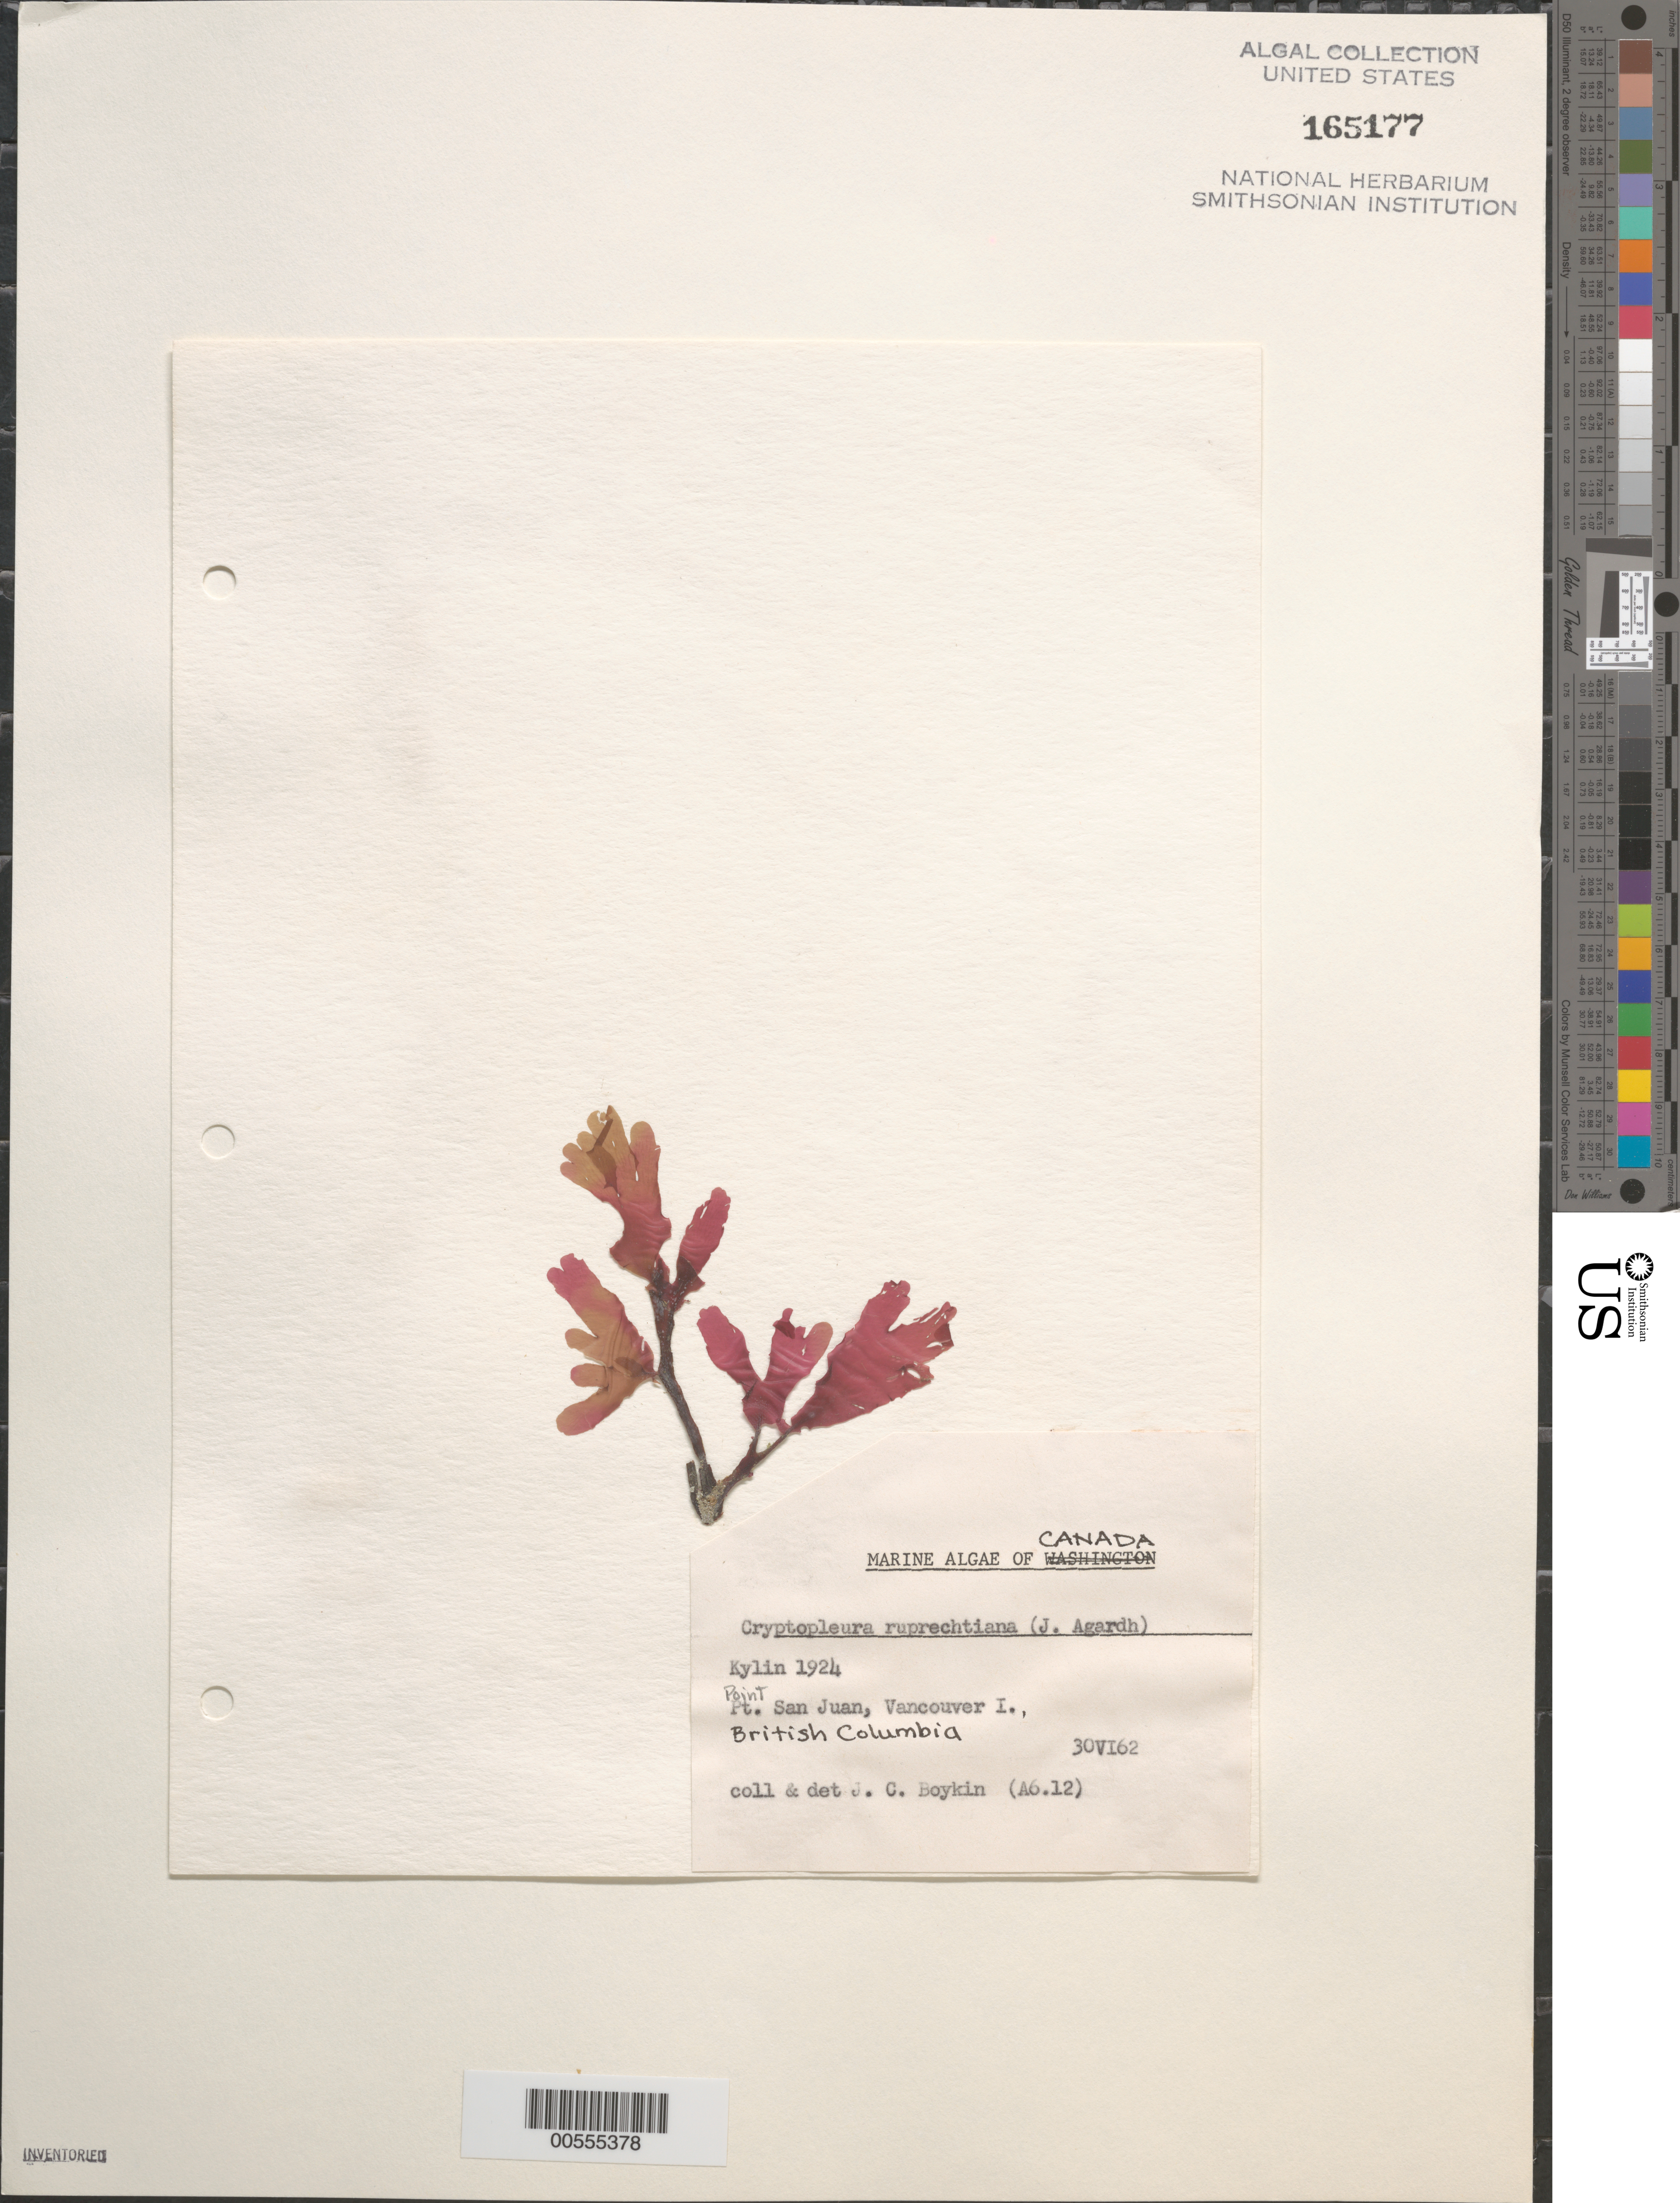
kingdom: Plantae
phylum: Rhodophyta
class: Florideophyceae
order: Ceramiales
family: Delesseriaceae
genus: Cryptopleura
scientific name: Cryptopleura ruprechtiana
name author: (J. Agardh) Kylin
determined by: Boykin, J. C.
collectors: J. Boykin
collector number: A6.12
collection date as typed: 30 Jun 1962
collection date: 1962-06-30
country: Canada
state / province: British Columbia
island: Vancouver Island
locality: Point San Juan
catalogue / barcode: US 165177